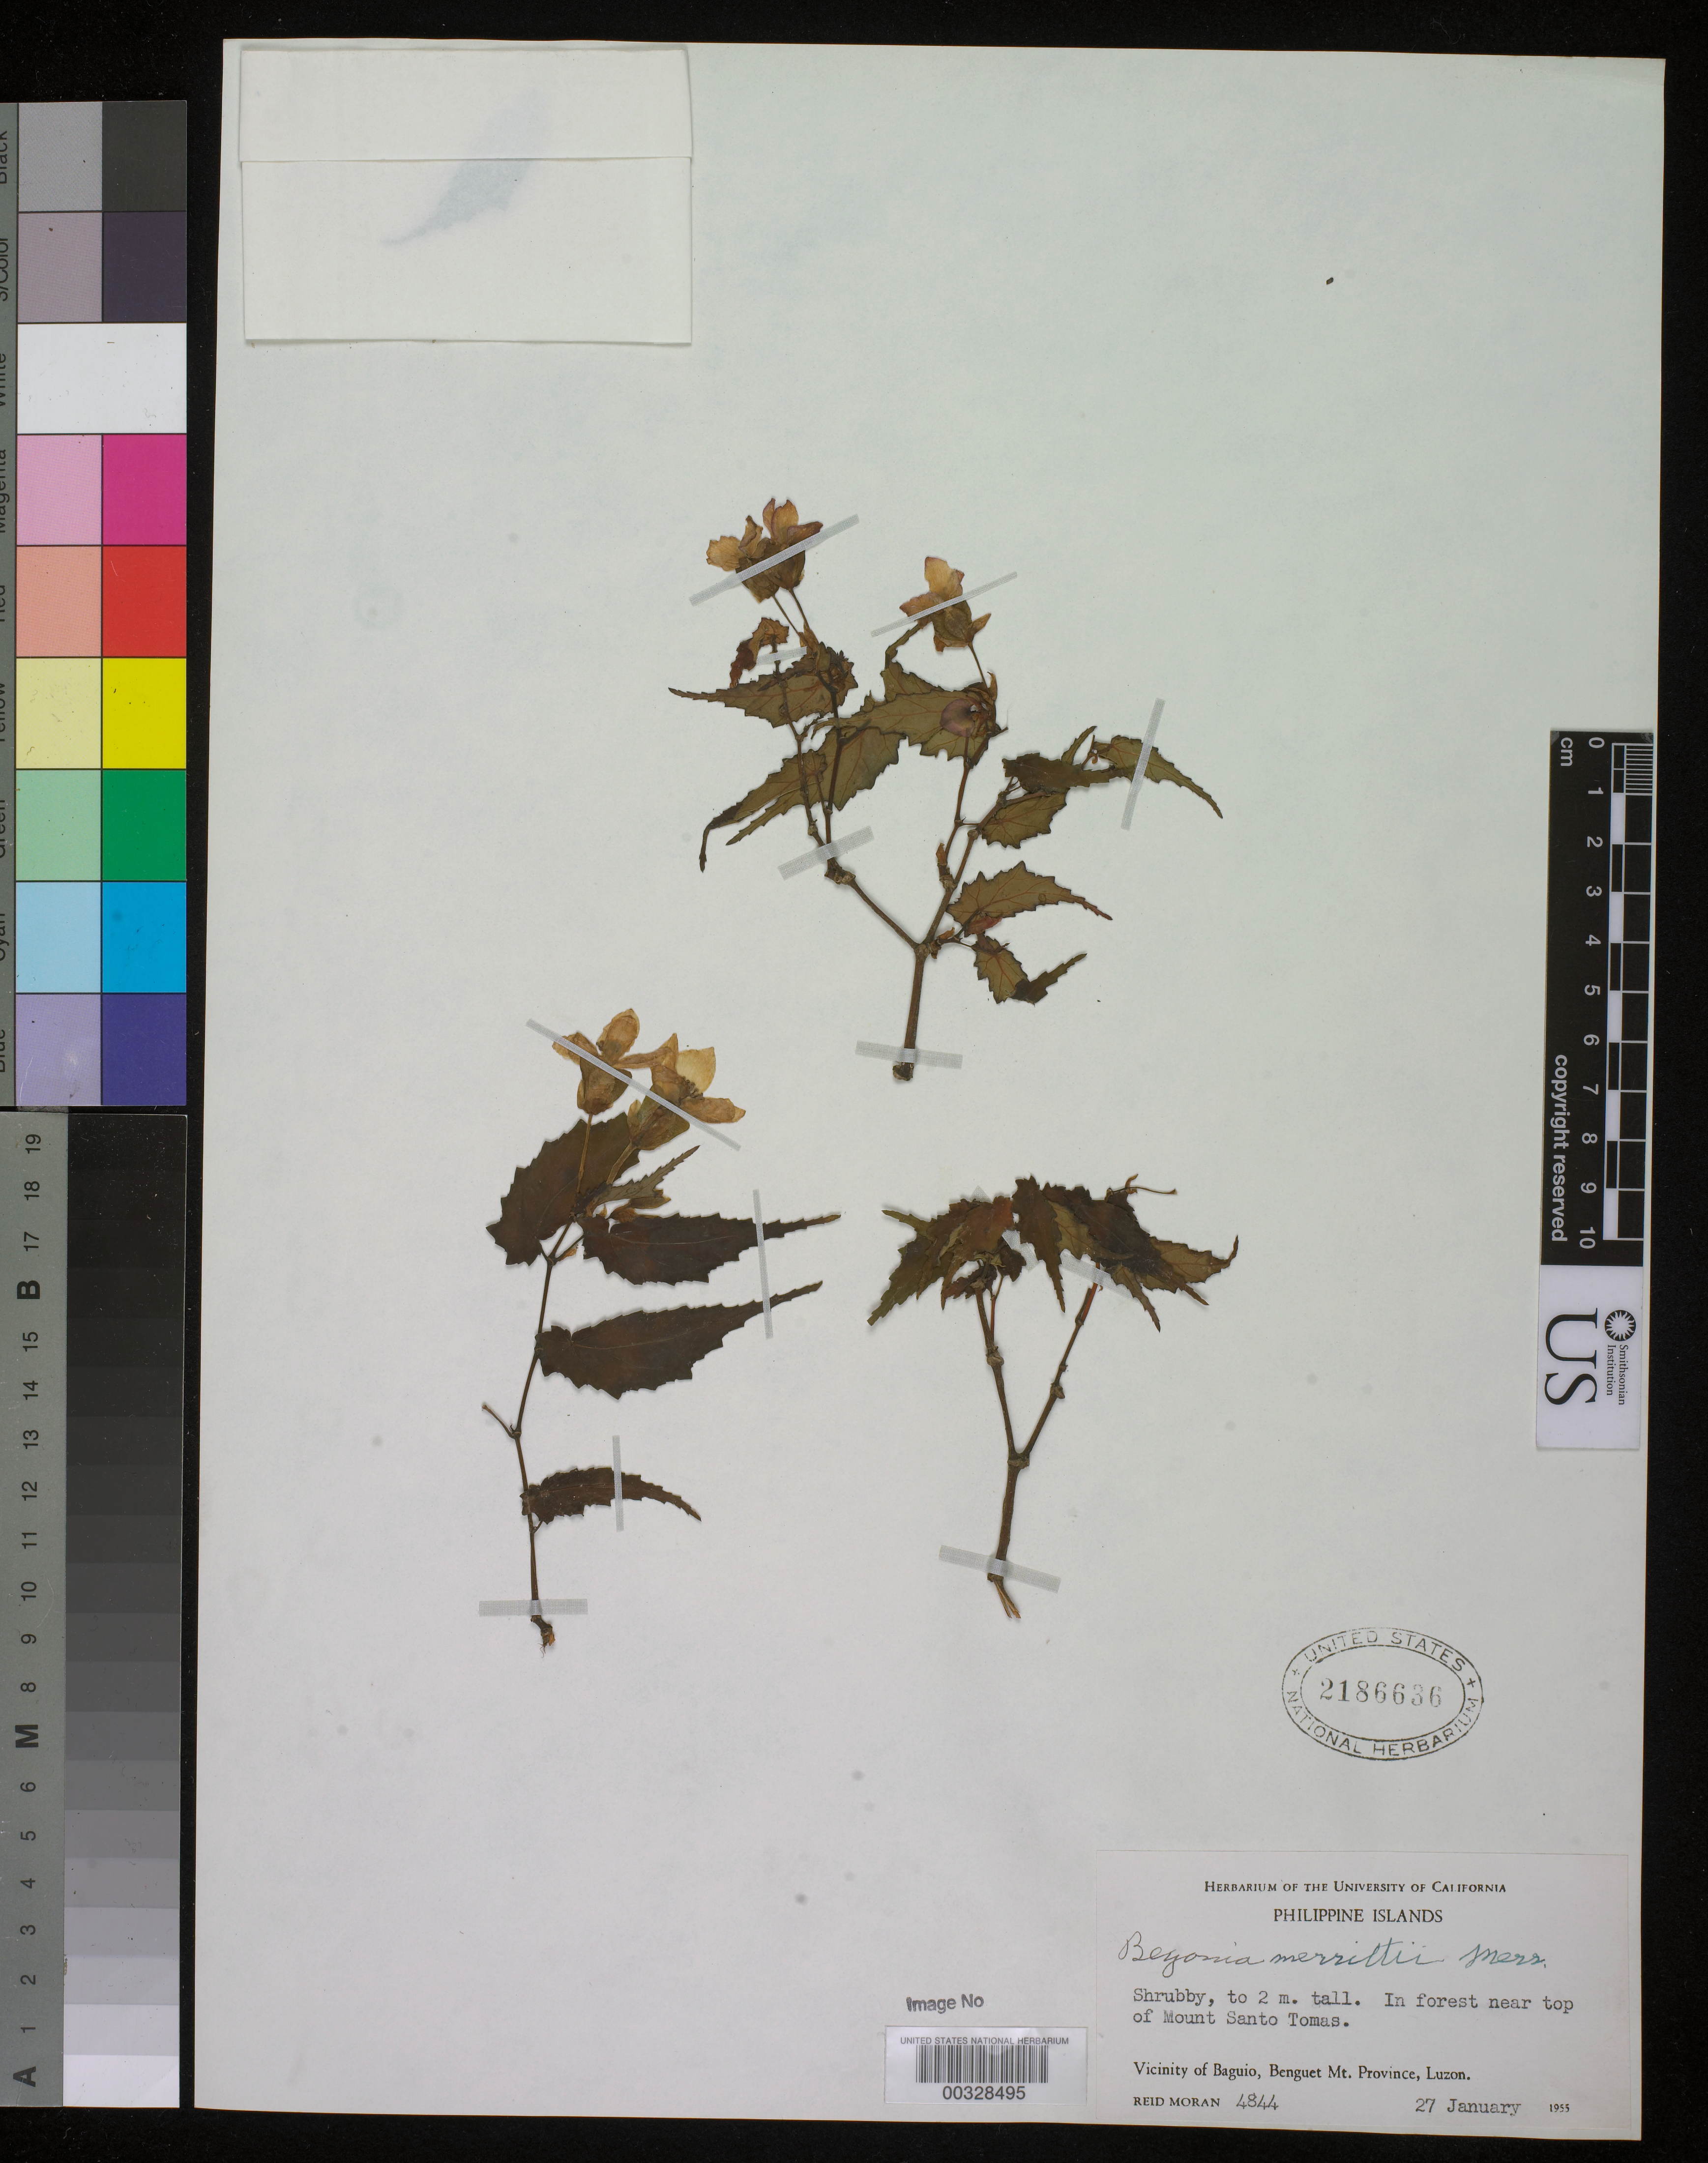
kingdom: Plantae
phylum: Tracheophyta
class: Magnoliopsida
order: Cucurbitales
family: Begoniaceae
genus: Begonia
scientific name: Begonia merrittii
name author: Merr.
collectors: R. V. Moran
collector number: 4844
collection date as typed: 27 Jan 1955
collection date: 1955-01-27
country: Philippines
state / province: Cordillera (Administrative Region)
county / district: Benguet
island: Luzon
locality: Vicinity of baguio, near top of mount santo tomas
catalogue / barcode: US 2186636